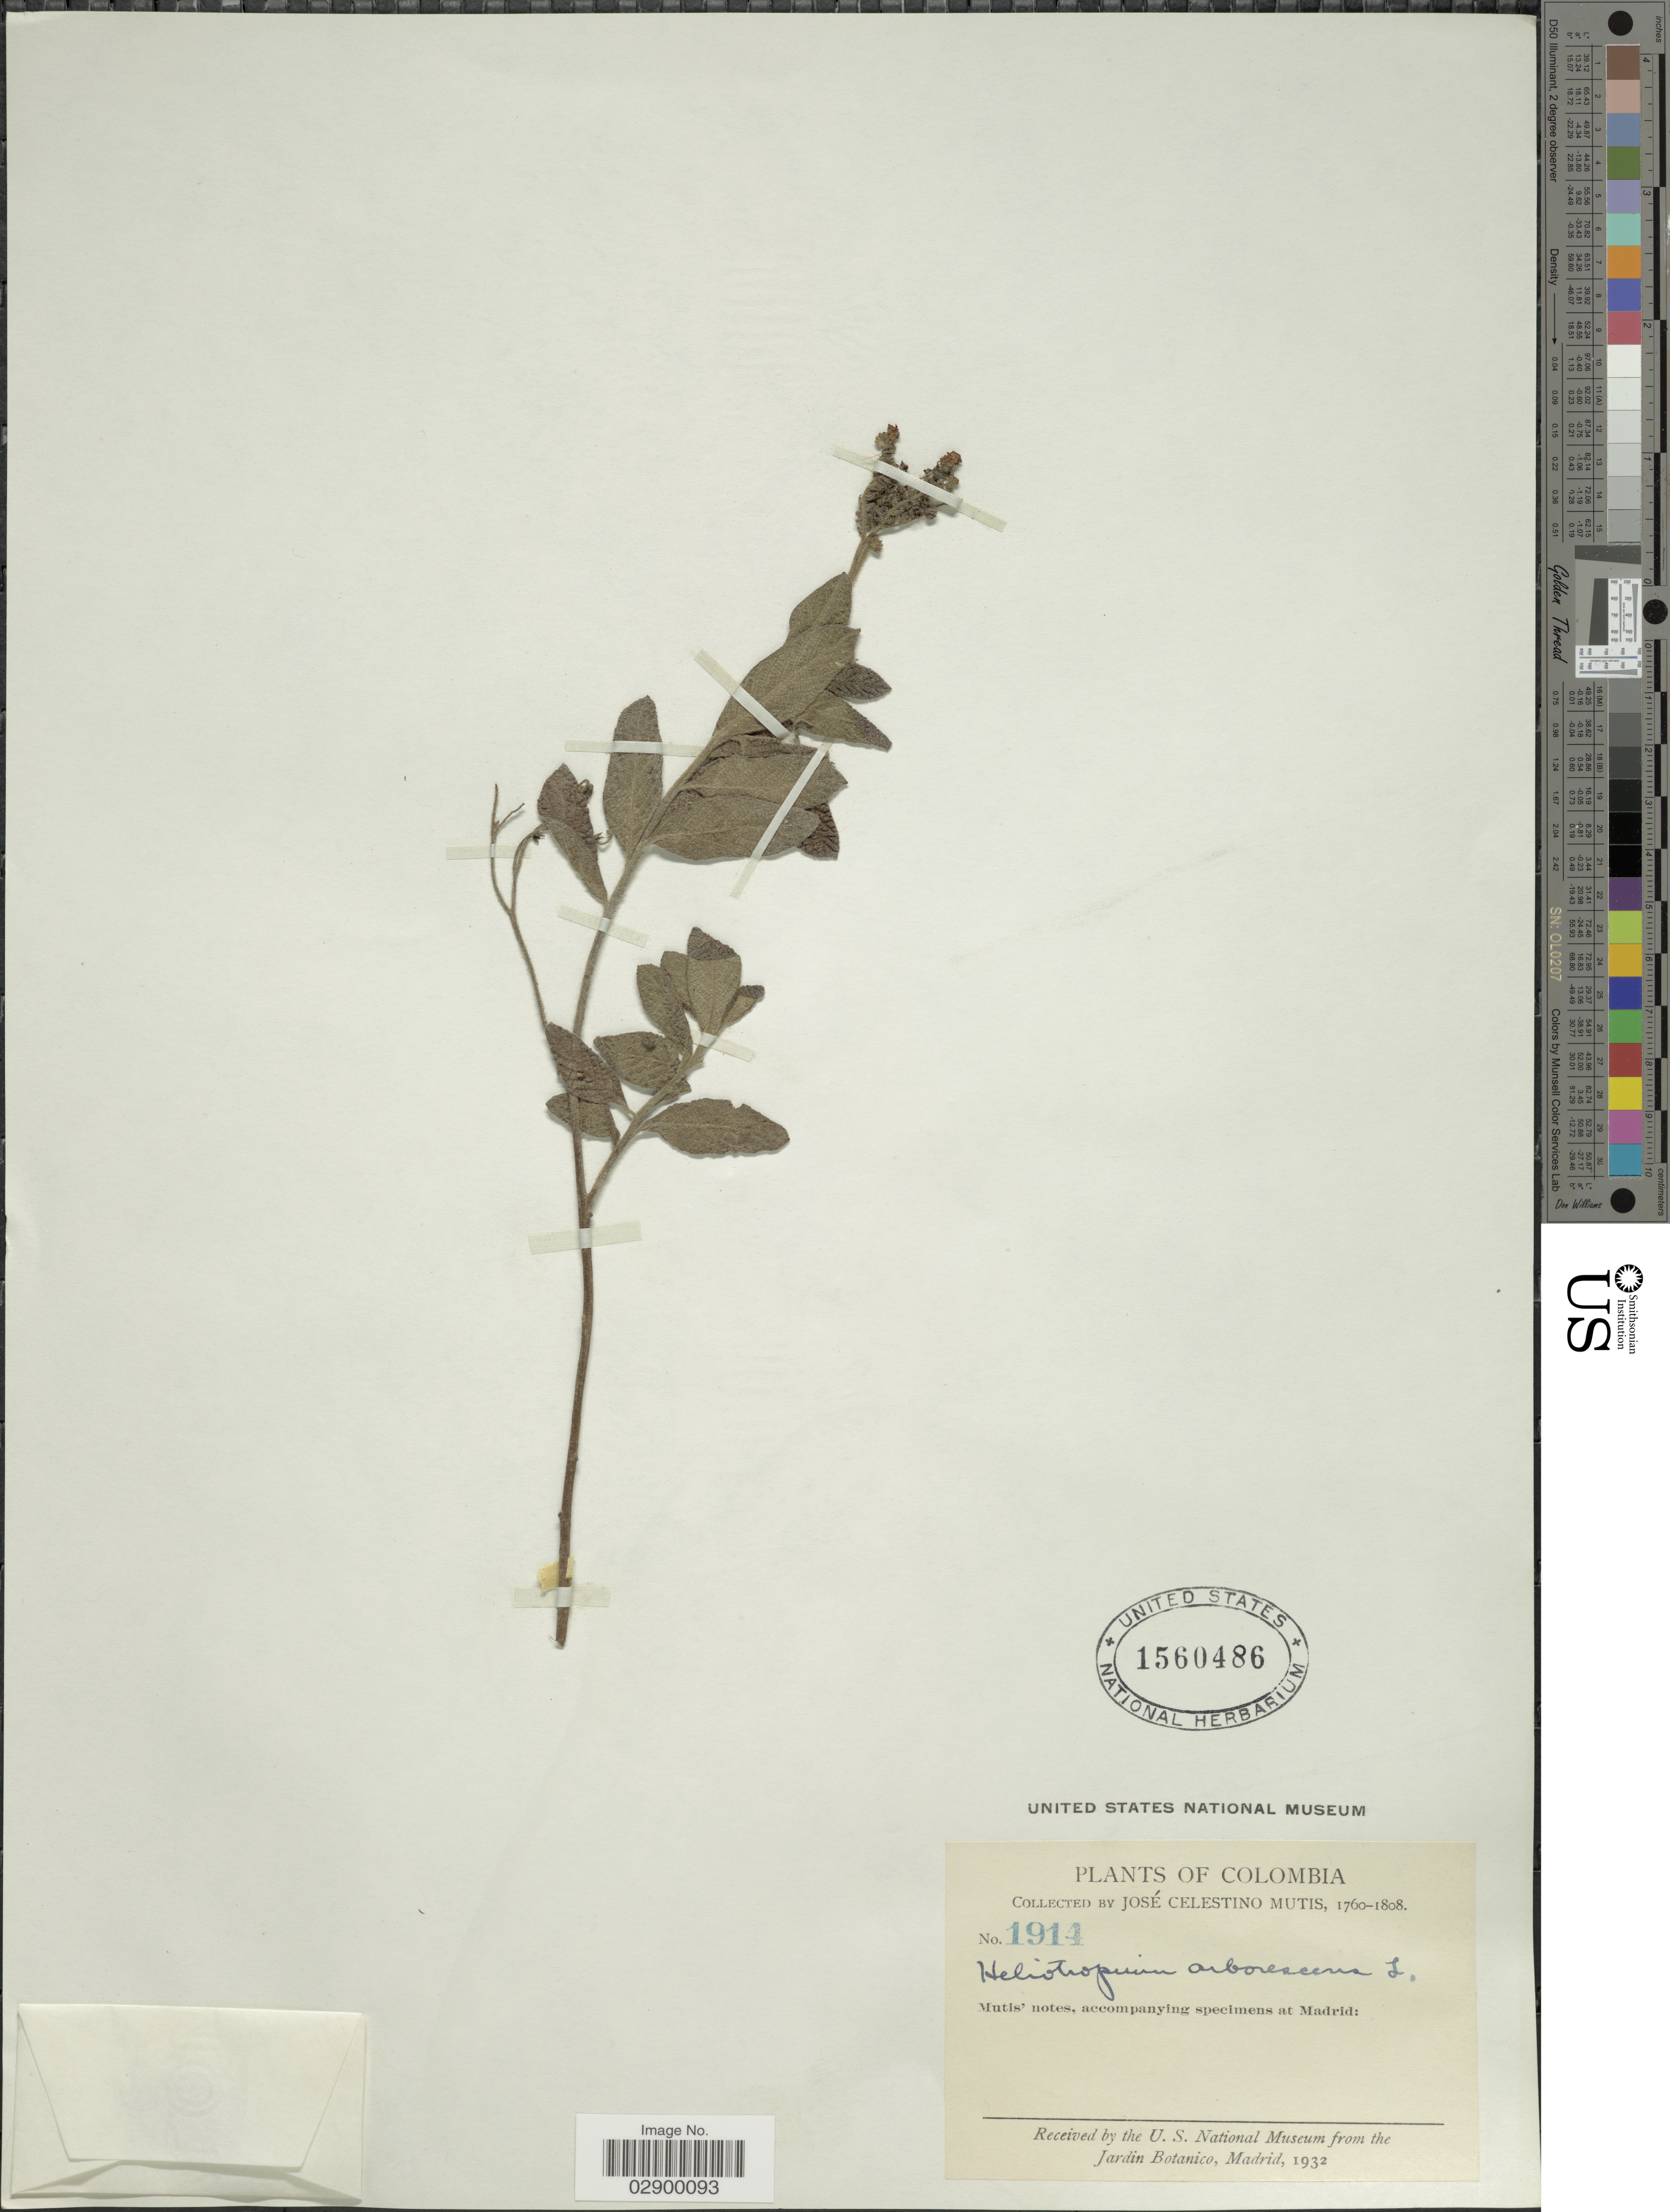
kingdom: Plantae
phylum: Tracheophyta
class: Magnoliopsida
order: Boraginales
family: Heliotropiaceae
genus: Heliotropium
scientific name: Heliotropium arborescens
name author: L.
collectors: J. C. B. Mutis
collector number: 1914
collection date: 1760/1808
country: Colombia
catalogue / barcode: US 1560486